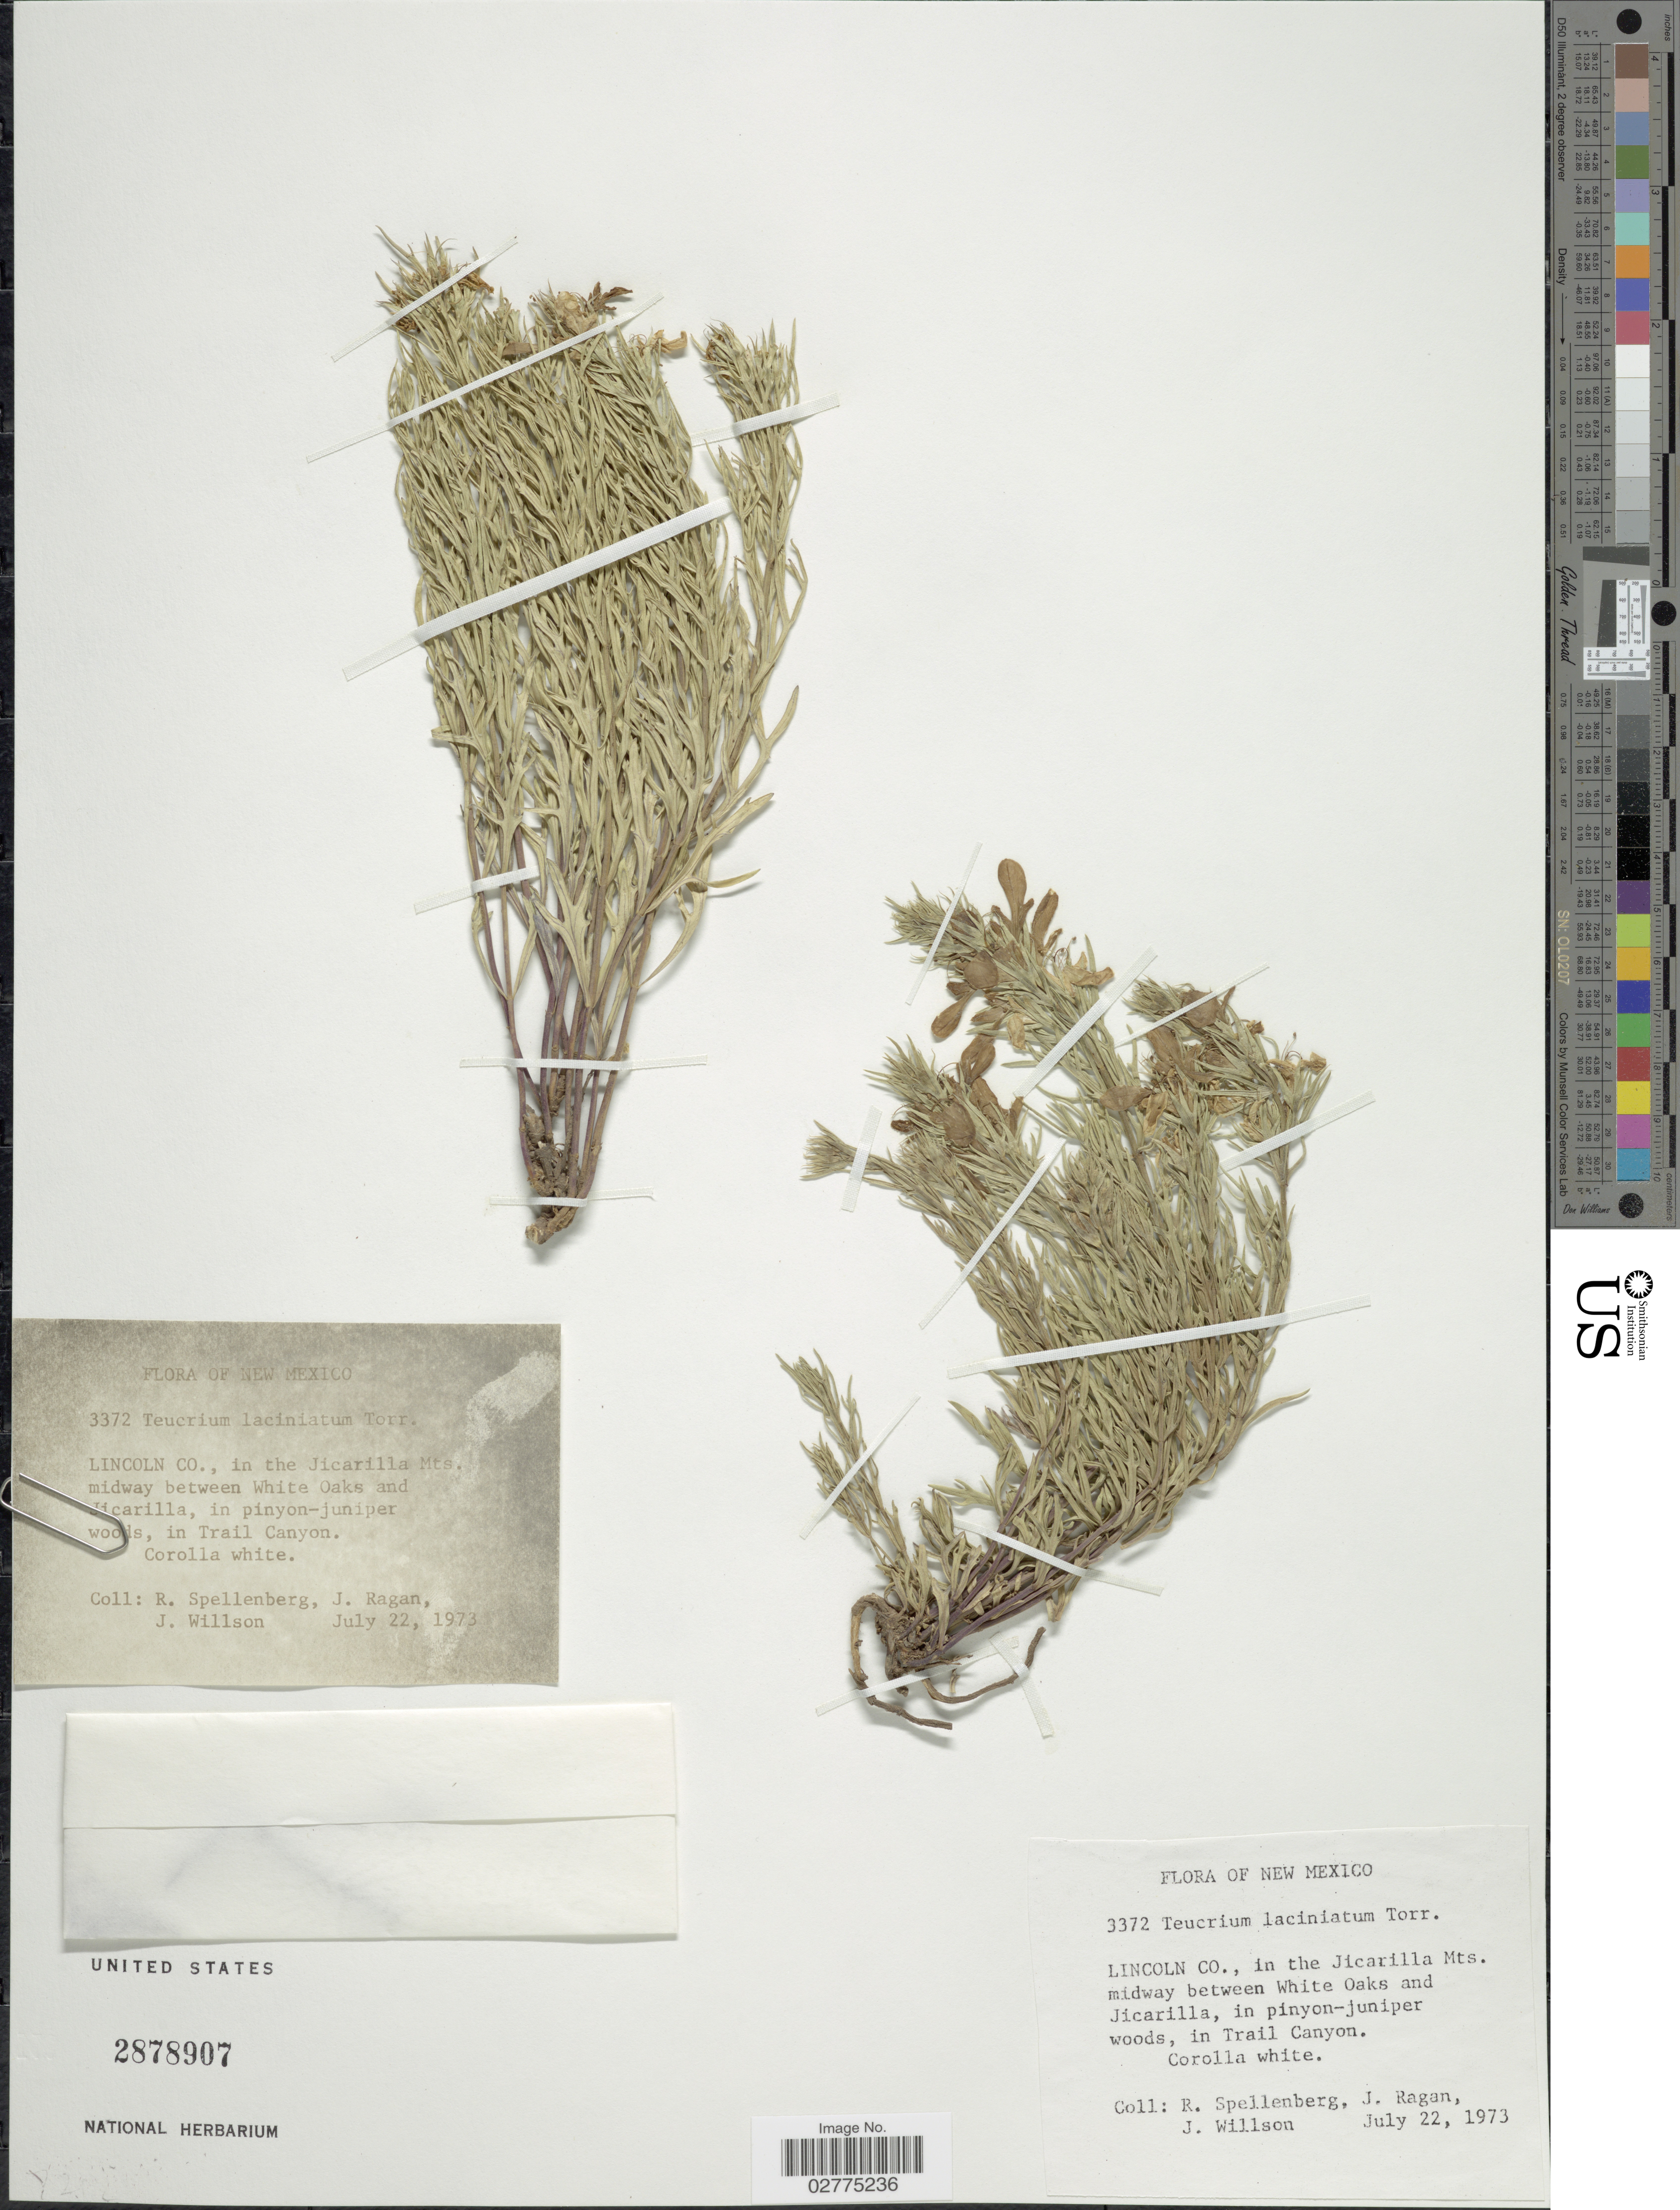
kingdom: Plantae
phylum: Tracheophyta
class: Magnoliopsida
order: Lamiales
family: Lamiaceae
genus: Teucrium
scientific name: Teucrium laciniatum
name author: Torr.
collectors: R. Spellenberg, J. Ragan & J. Willson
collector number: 3372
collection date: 1973-07-22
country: United States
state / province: New Mexico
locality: Lincoln Co., in the Jicarilla Mts., midway between White Oaks and Jicarilla, in pinyon-juniper woods, in Trail Canyon.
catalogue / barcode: US 2878907